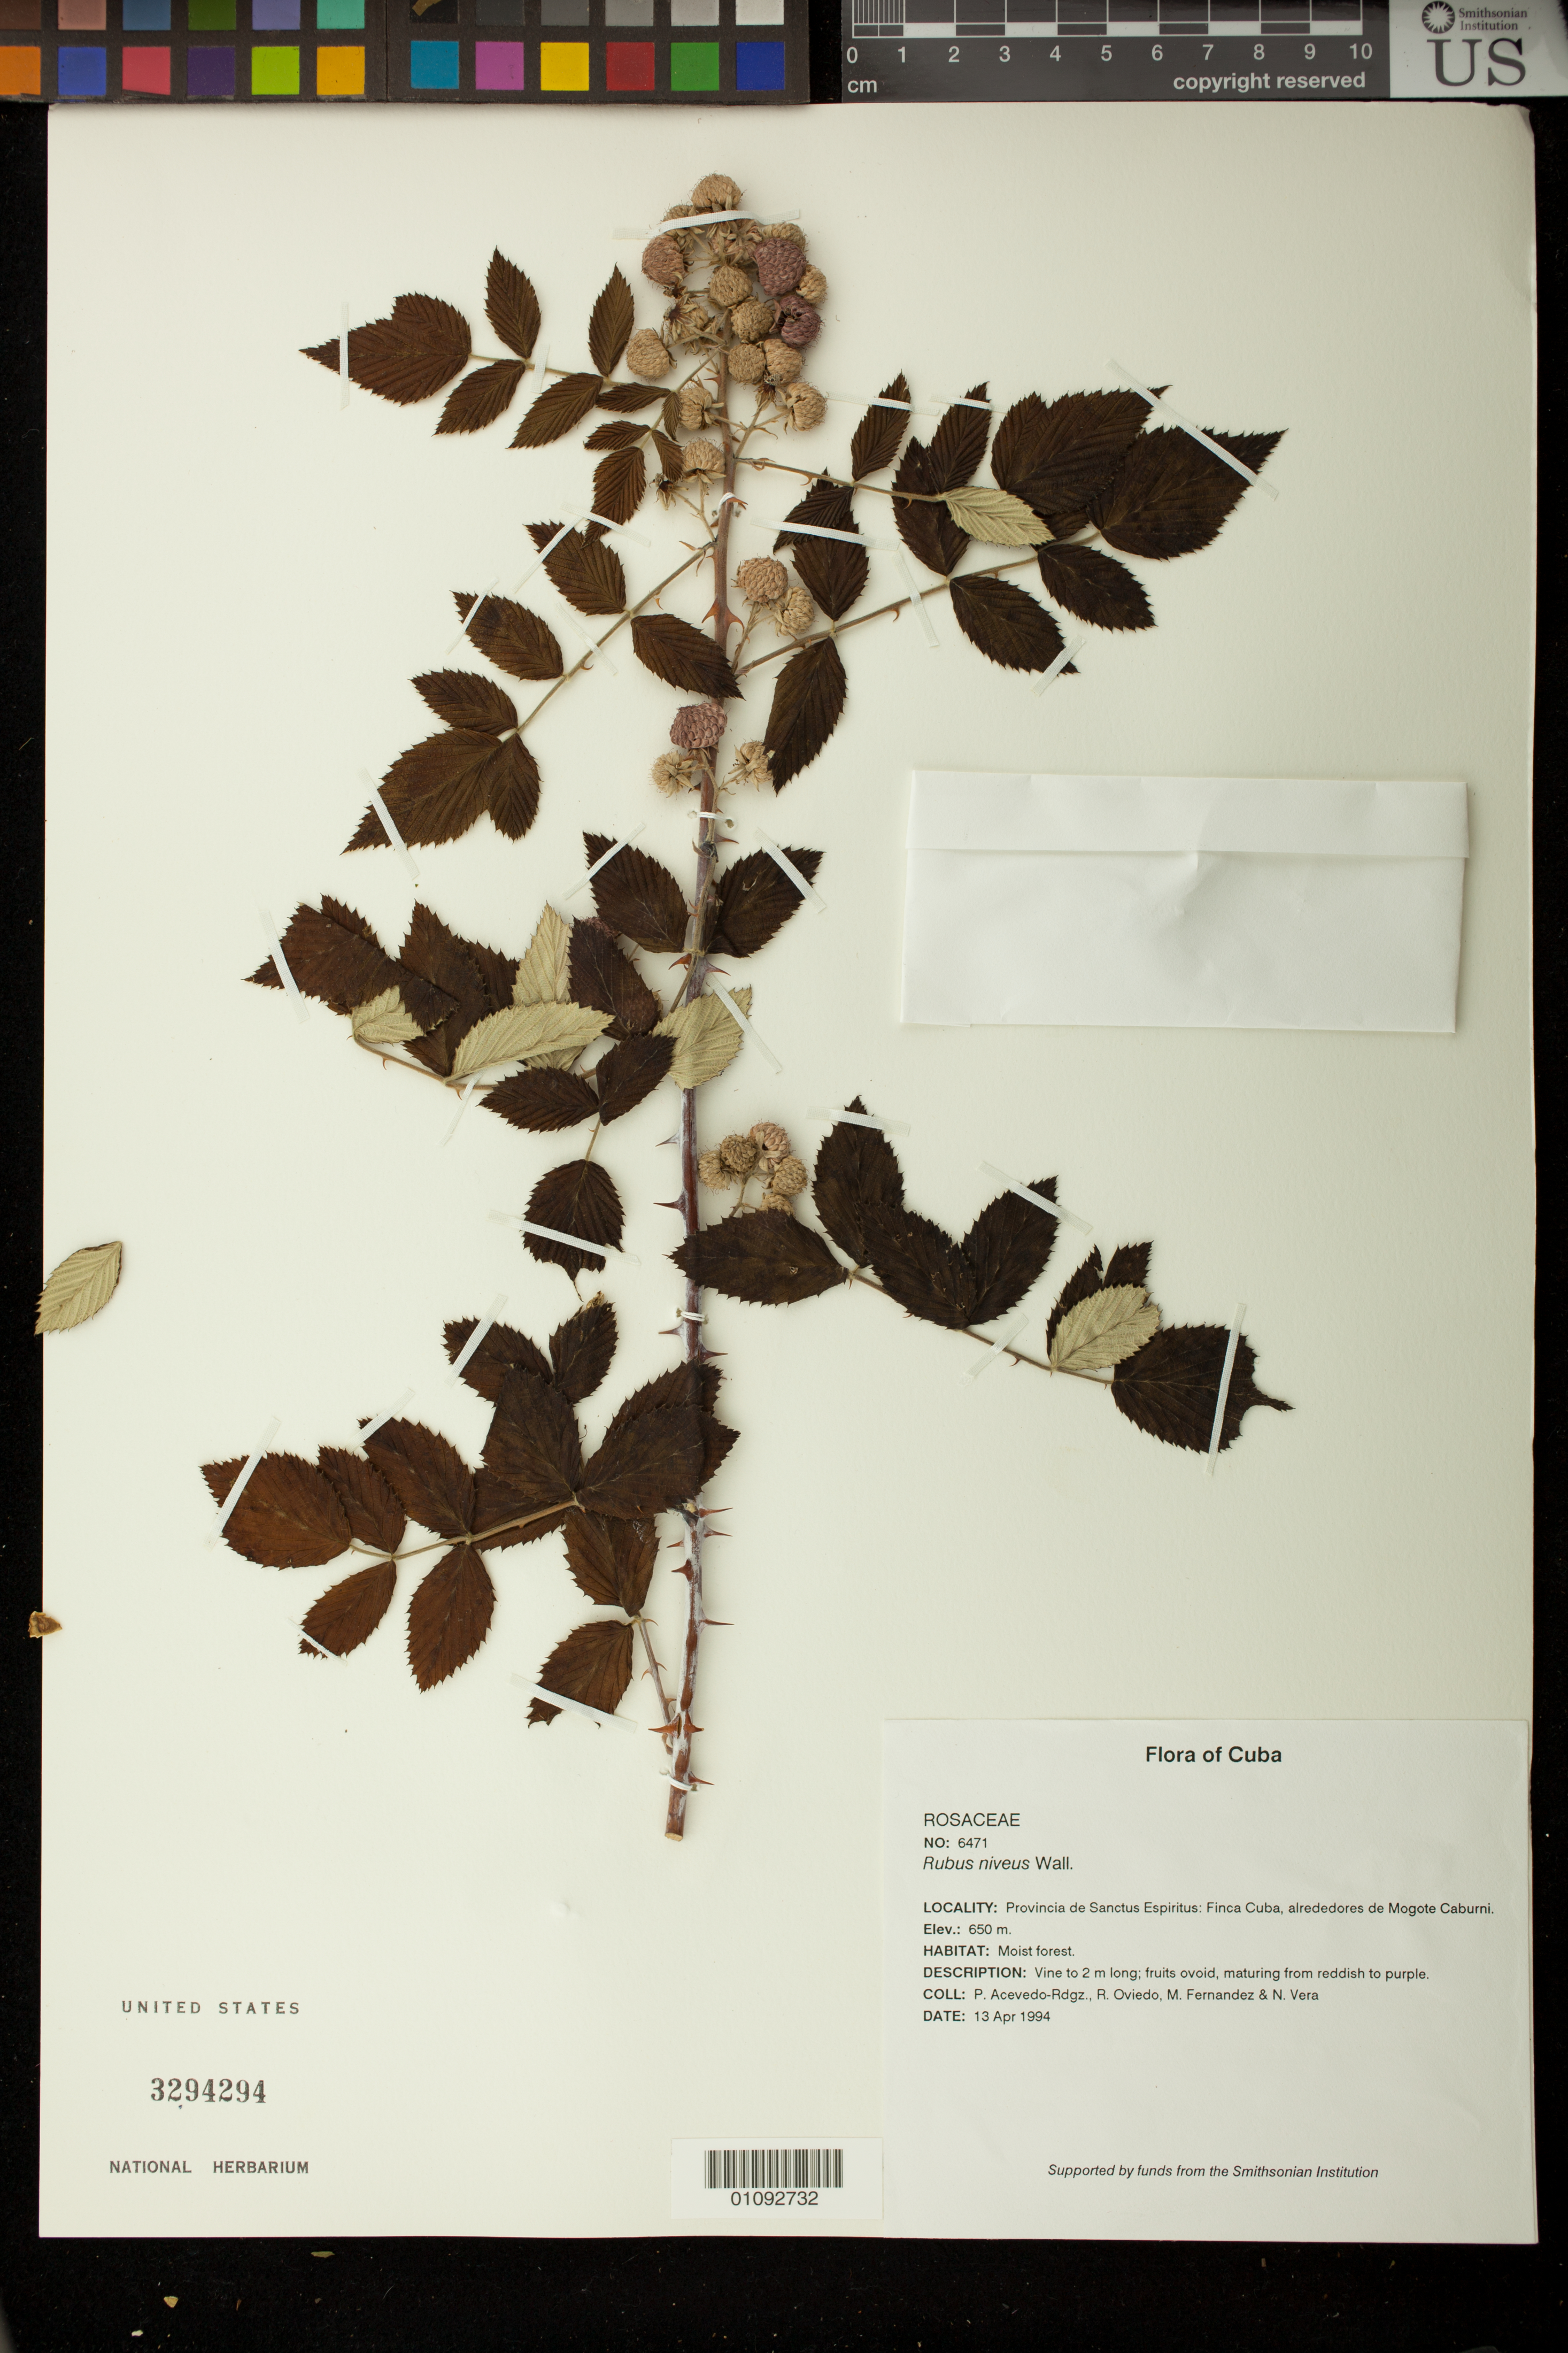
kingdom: Plantae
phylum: Tracheophyta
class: Magnoliopsida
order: Rosales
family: Rosaceae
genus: Rubus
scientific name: Rubus niveus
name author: Thunb.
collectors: P. Acevedo-Rodr., R. Oviedo, M. Fernández & N. Vera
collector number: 6471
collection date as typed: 13 Apr 1994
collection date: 1994-04-13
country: Cuba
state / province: Sancti Spiritus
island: Cuba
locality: Finca Cuba, alrededores de Mogote Caburni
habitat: Moist forest.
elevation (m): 650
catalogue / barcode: US 3294294